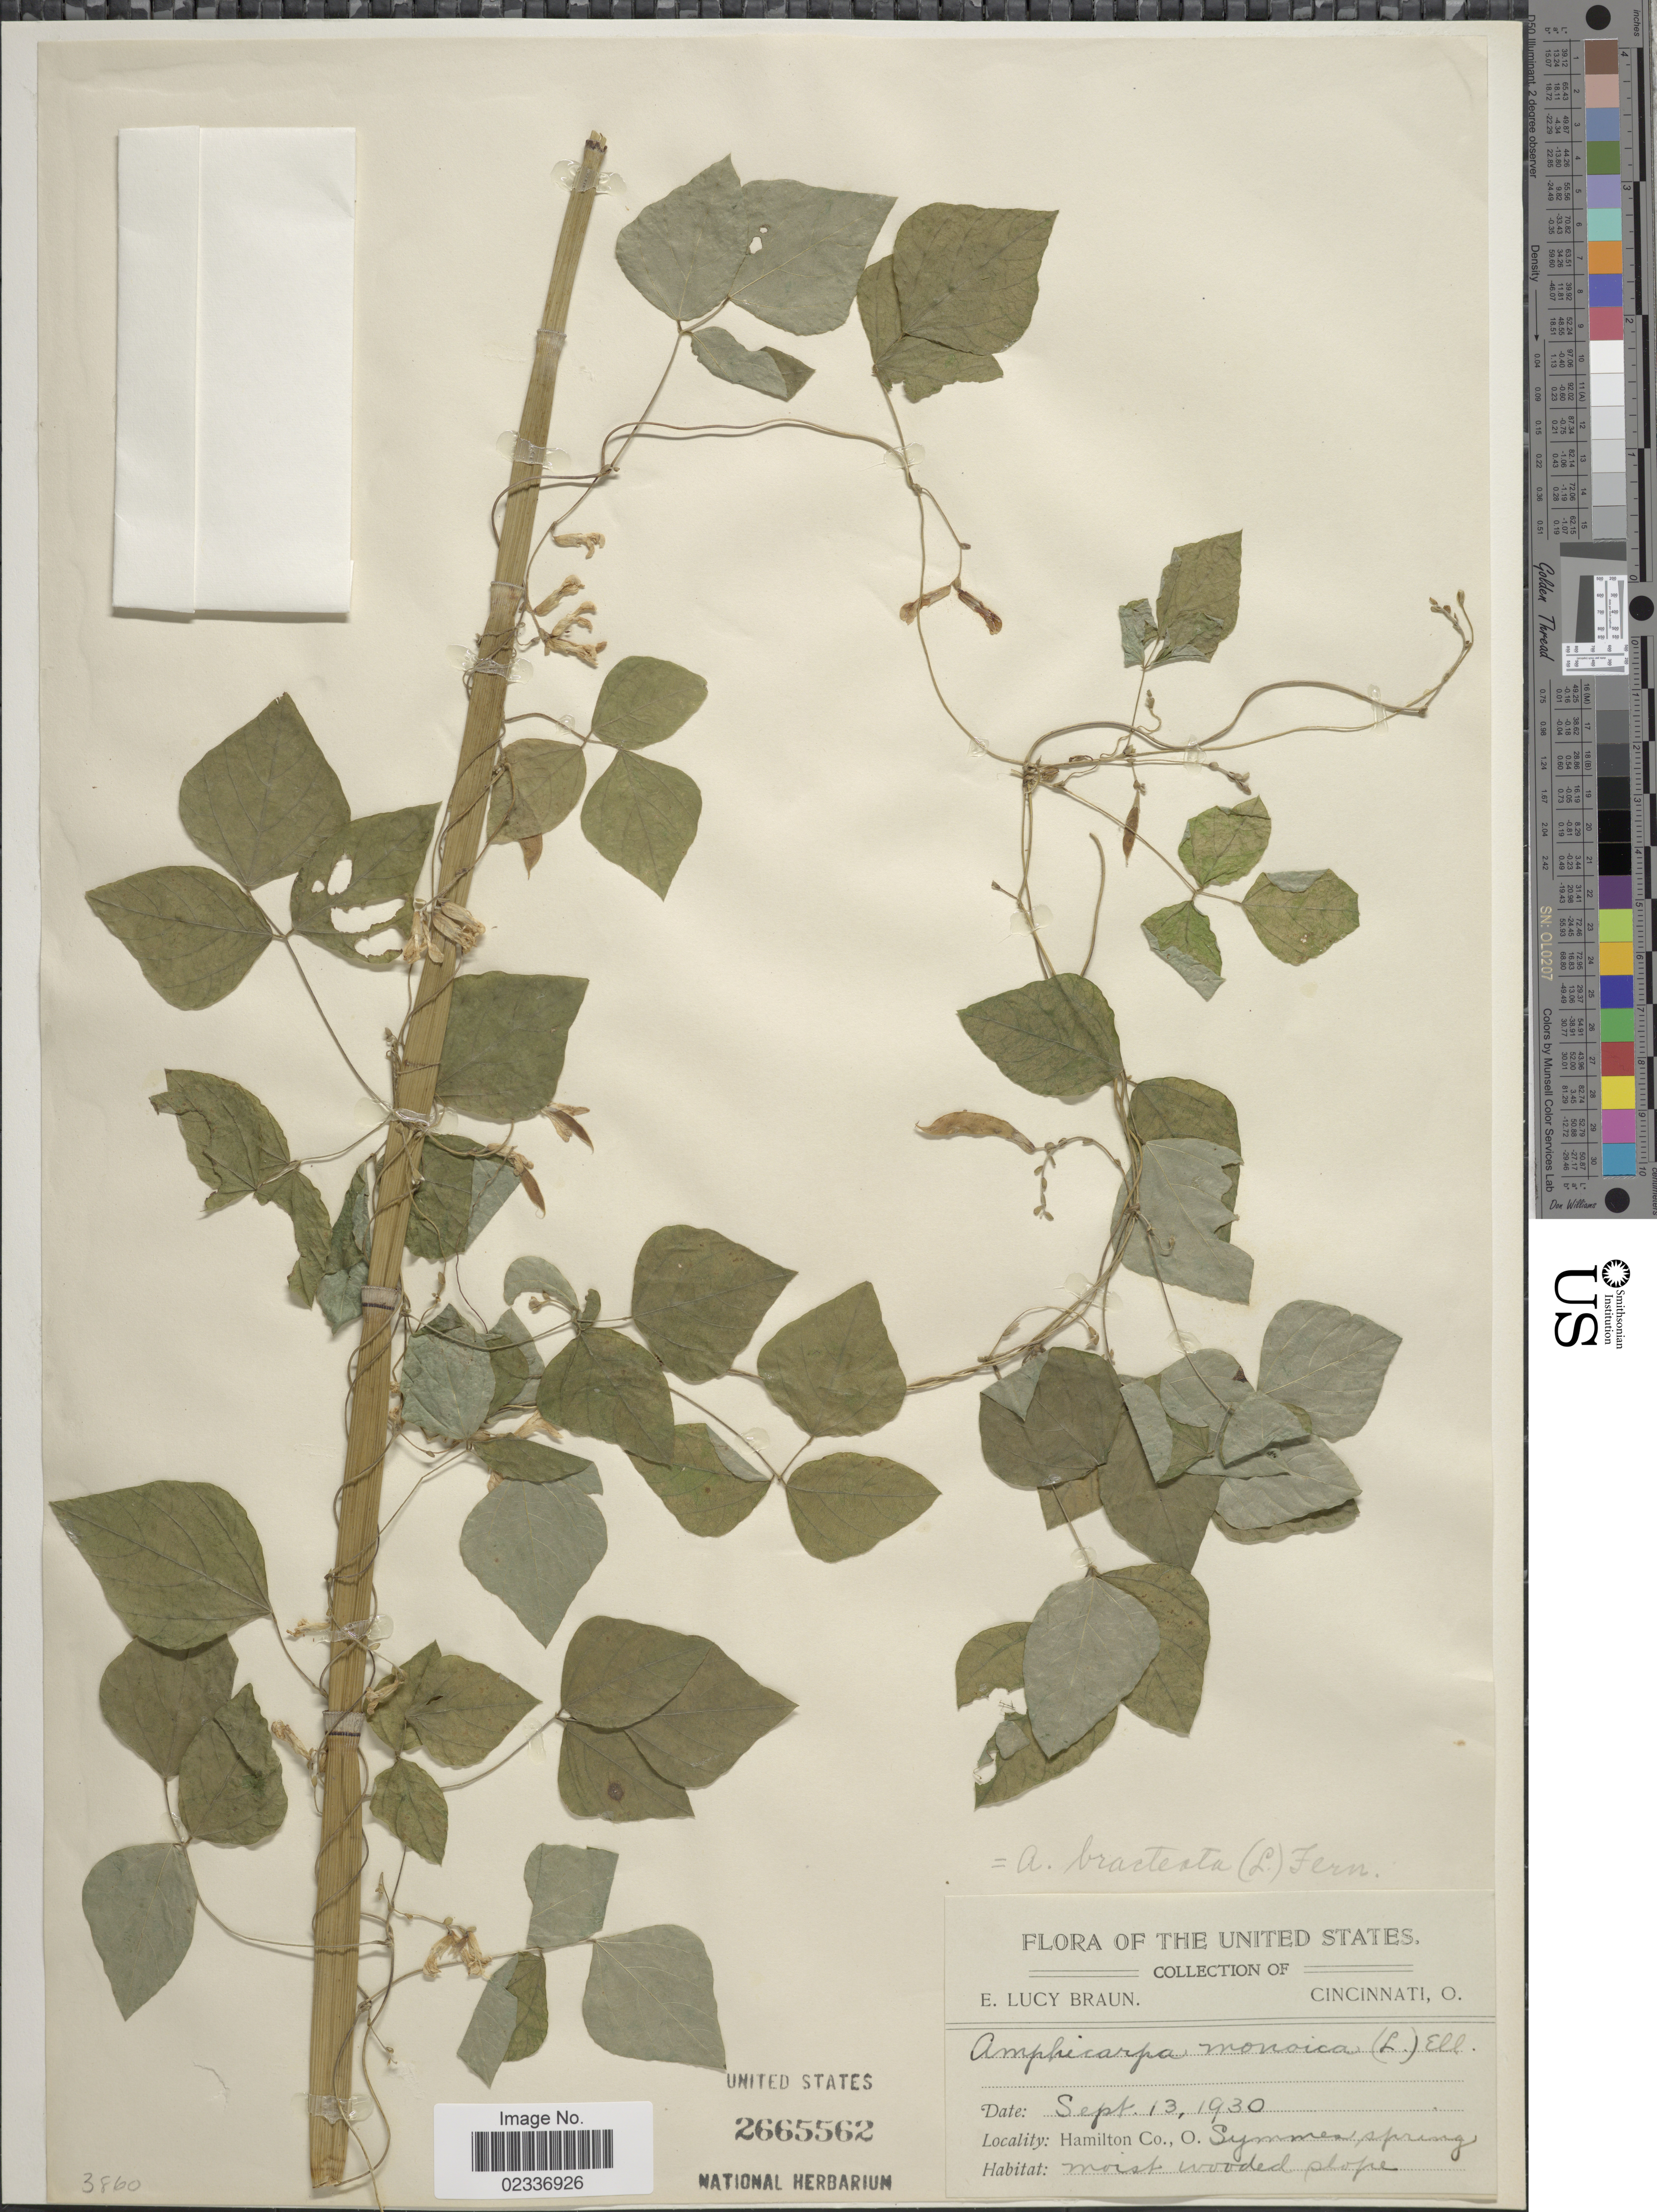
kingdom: Plantae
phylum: Tracheophyta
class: Magnoliopsida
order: Fabales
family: Fabaceae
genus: Amphicarpaea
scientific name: Amphicarpaea bracteata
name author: (L.) Fernald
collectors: E. L. Braun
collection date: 1930-09-13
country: United States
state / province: Ohio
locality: Hamilton Co. Symmer Spring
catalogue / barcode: US 2665562